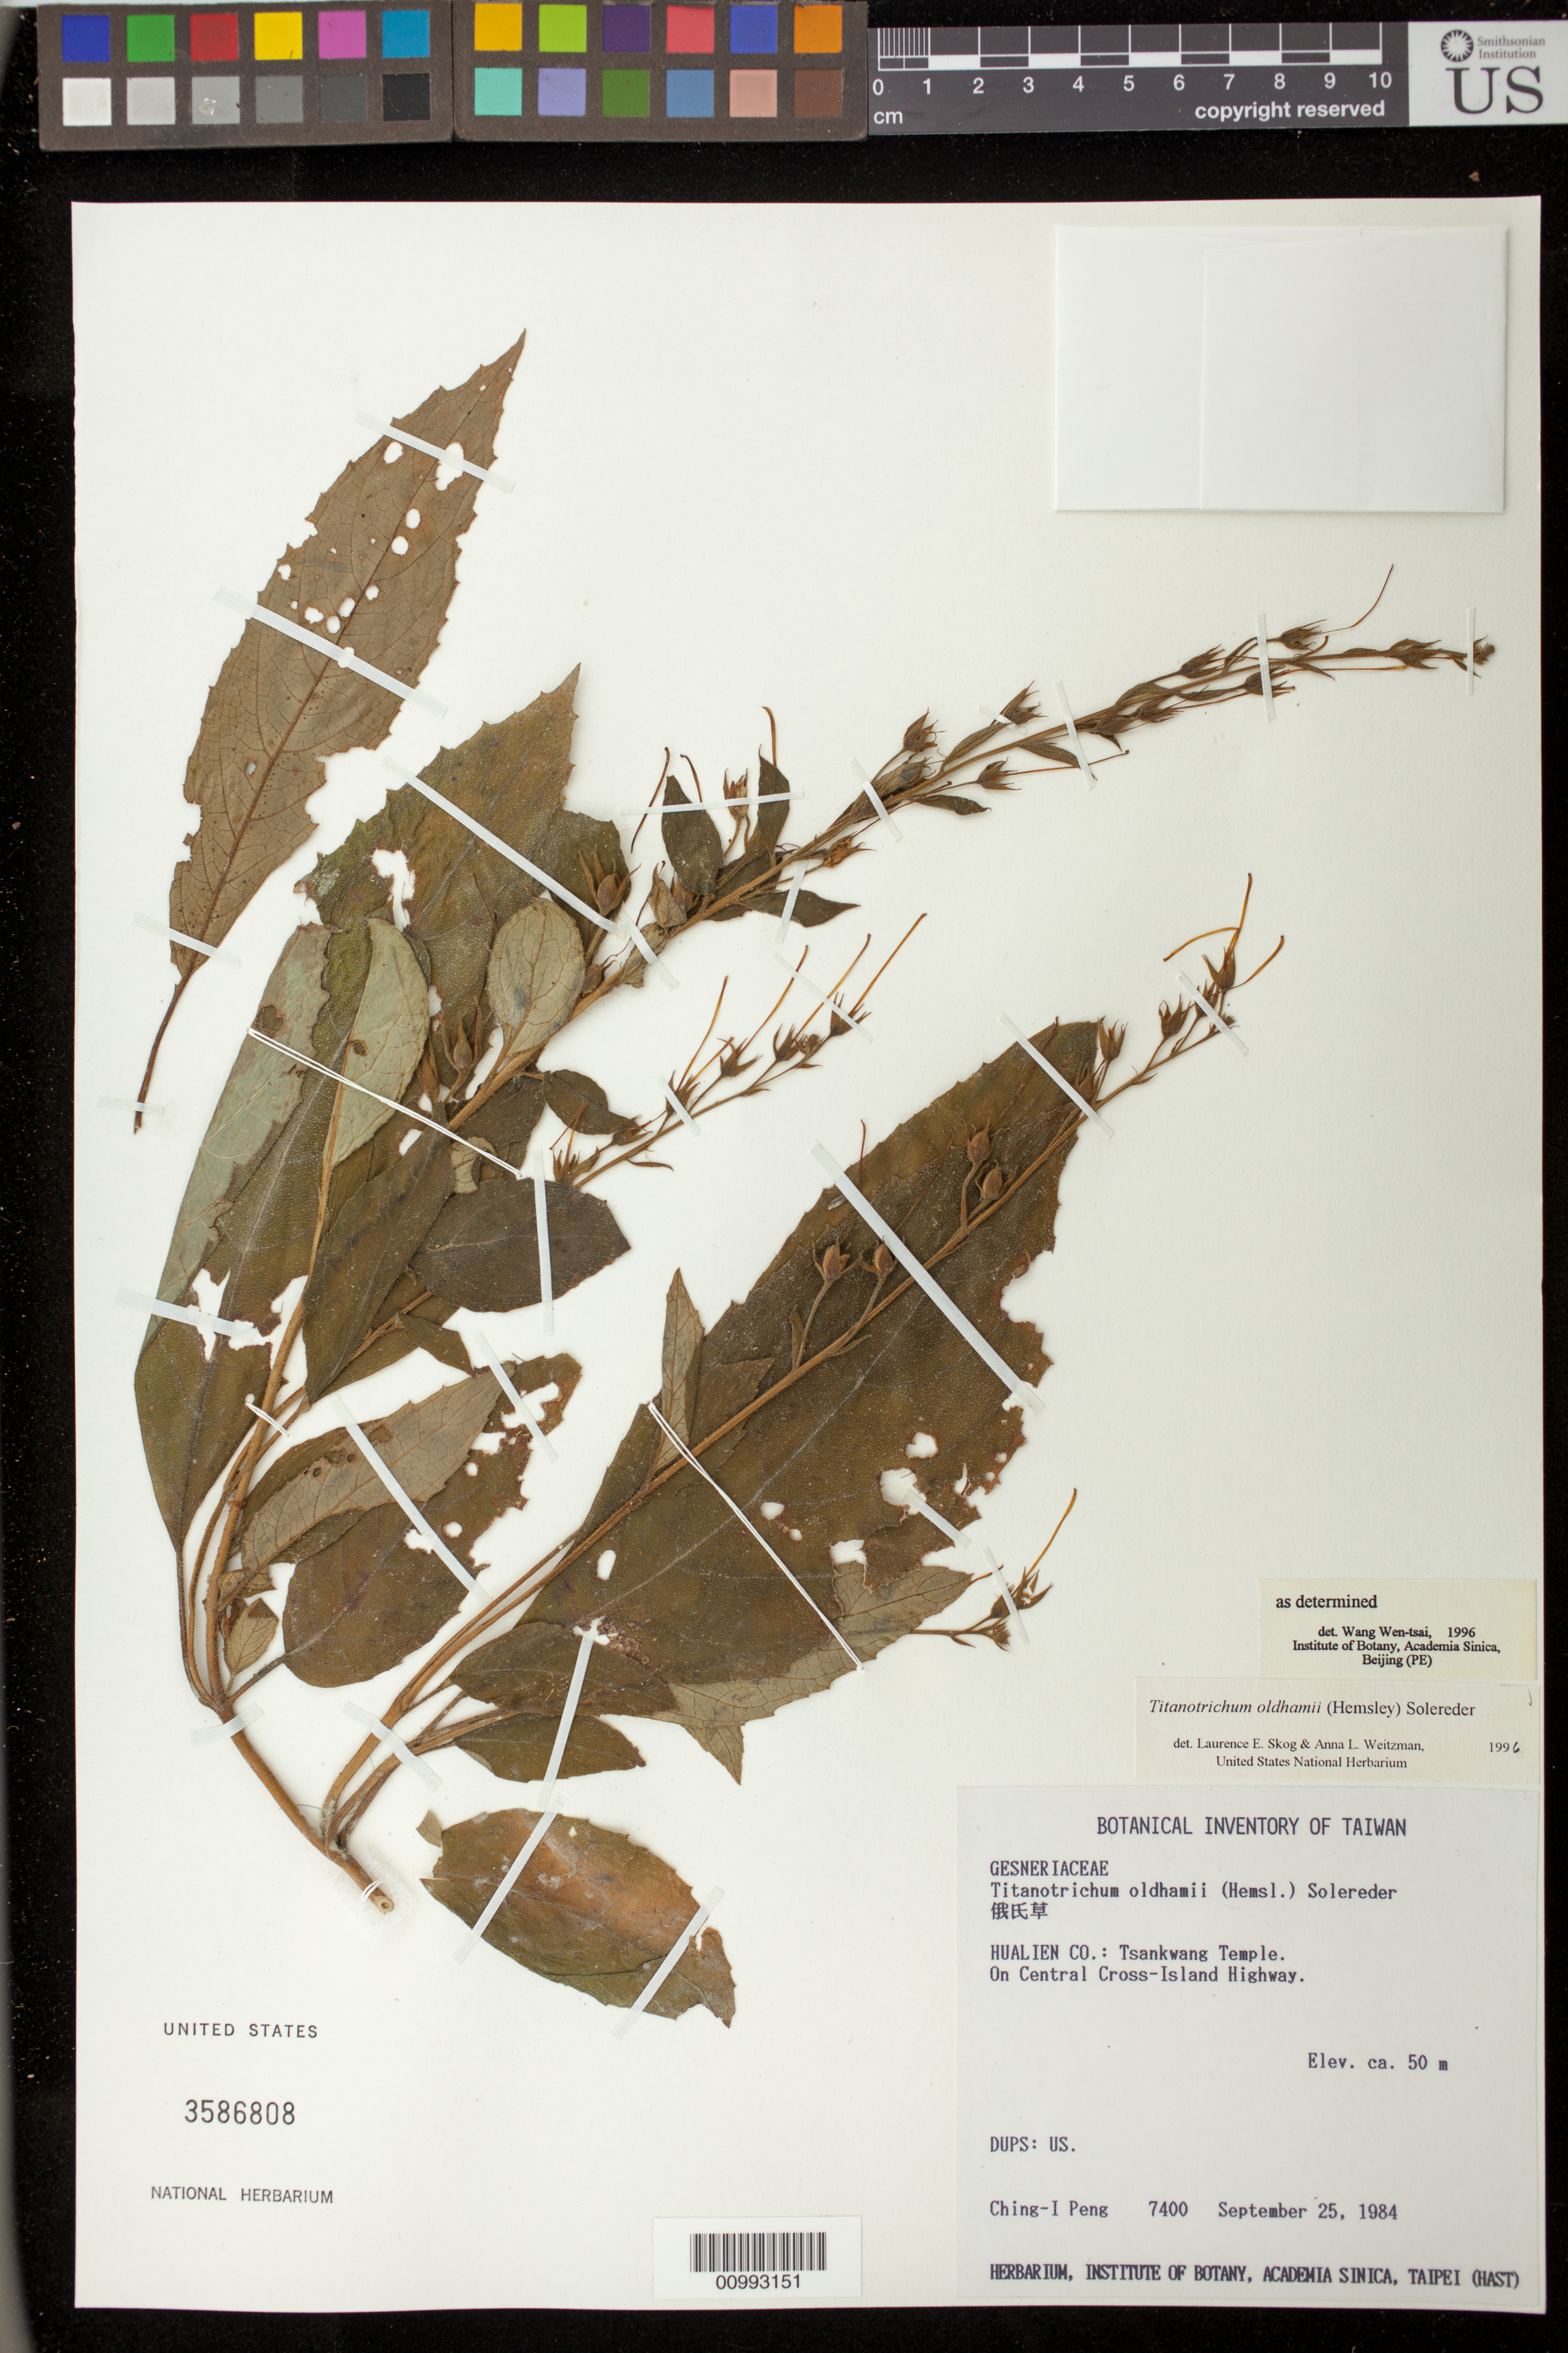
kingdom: Plantae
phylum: Tracheophyta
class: Magnoliopsida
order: Lamiales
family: Gesneriaceae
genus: Titanotrichum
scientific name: Titanotrichum oldhamii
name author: (Hemsl.) Soler.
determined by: Skog, L. E.; Weitzman, A. L.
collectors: C.-I Peng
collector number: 7400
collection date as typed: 25 Sep 1984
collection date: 1984-09-25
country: Taiwan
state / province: Hualien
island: Taiwan [Formosa]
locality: Hualien Co.: Tsankwang Temple, on Central Cross-Island Highway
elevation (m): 50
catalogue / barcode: US 3586808